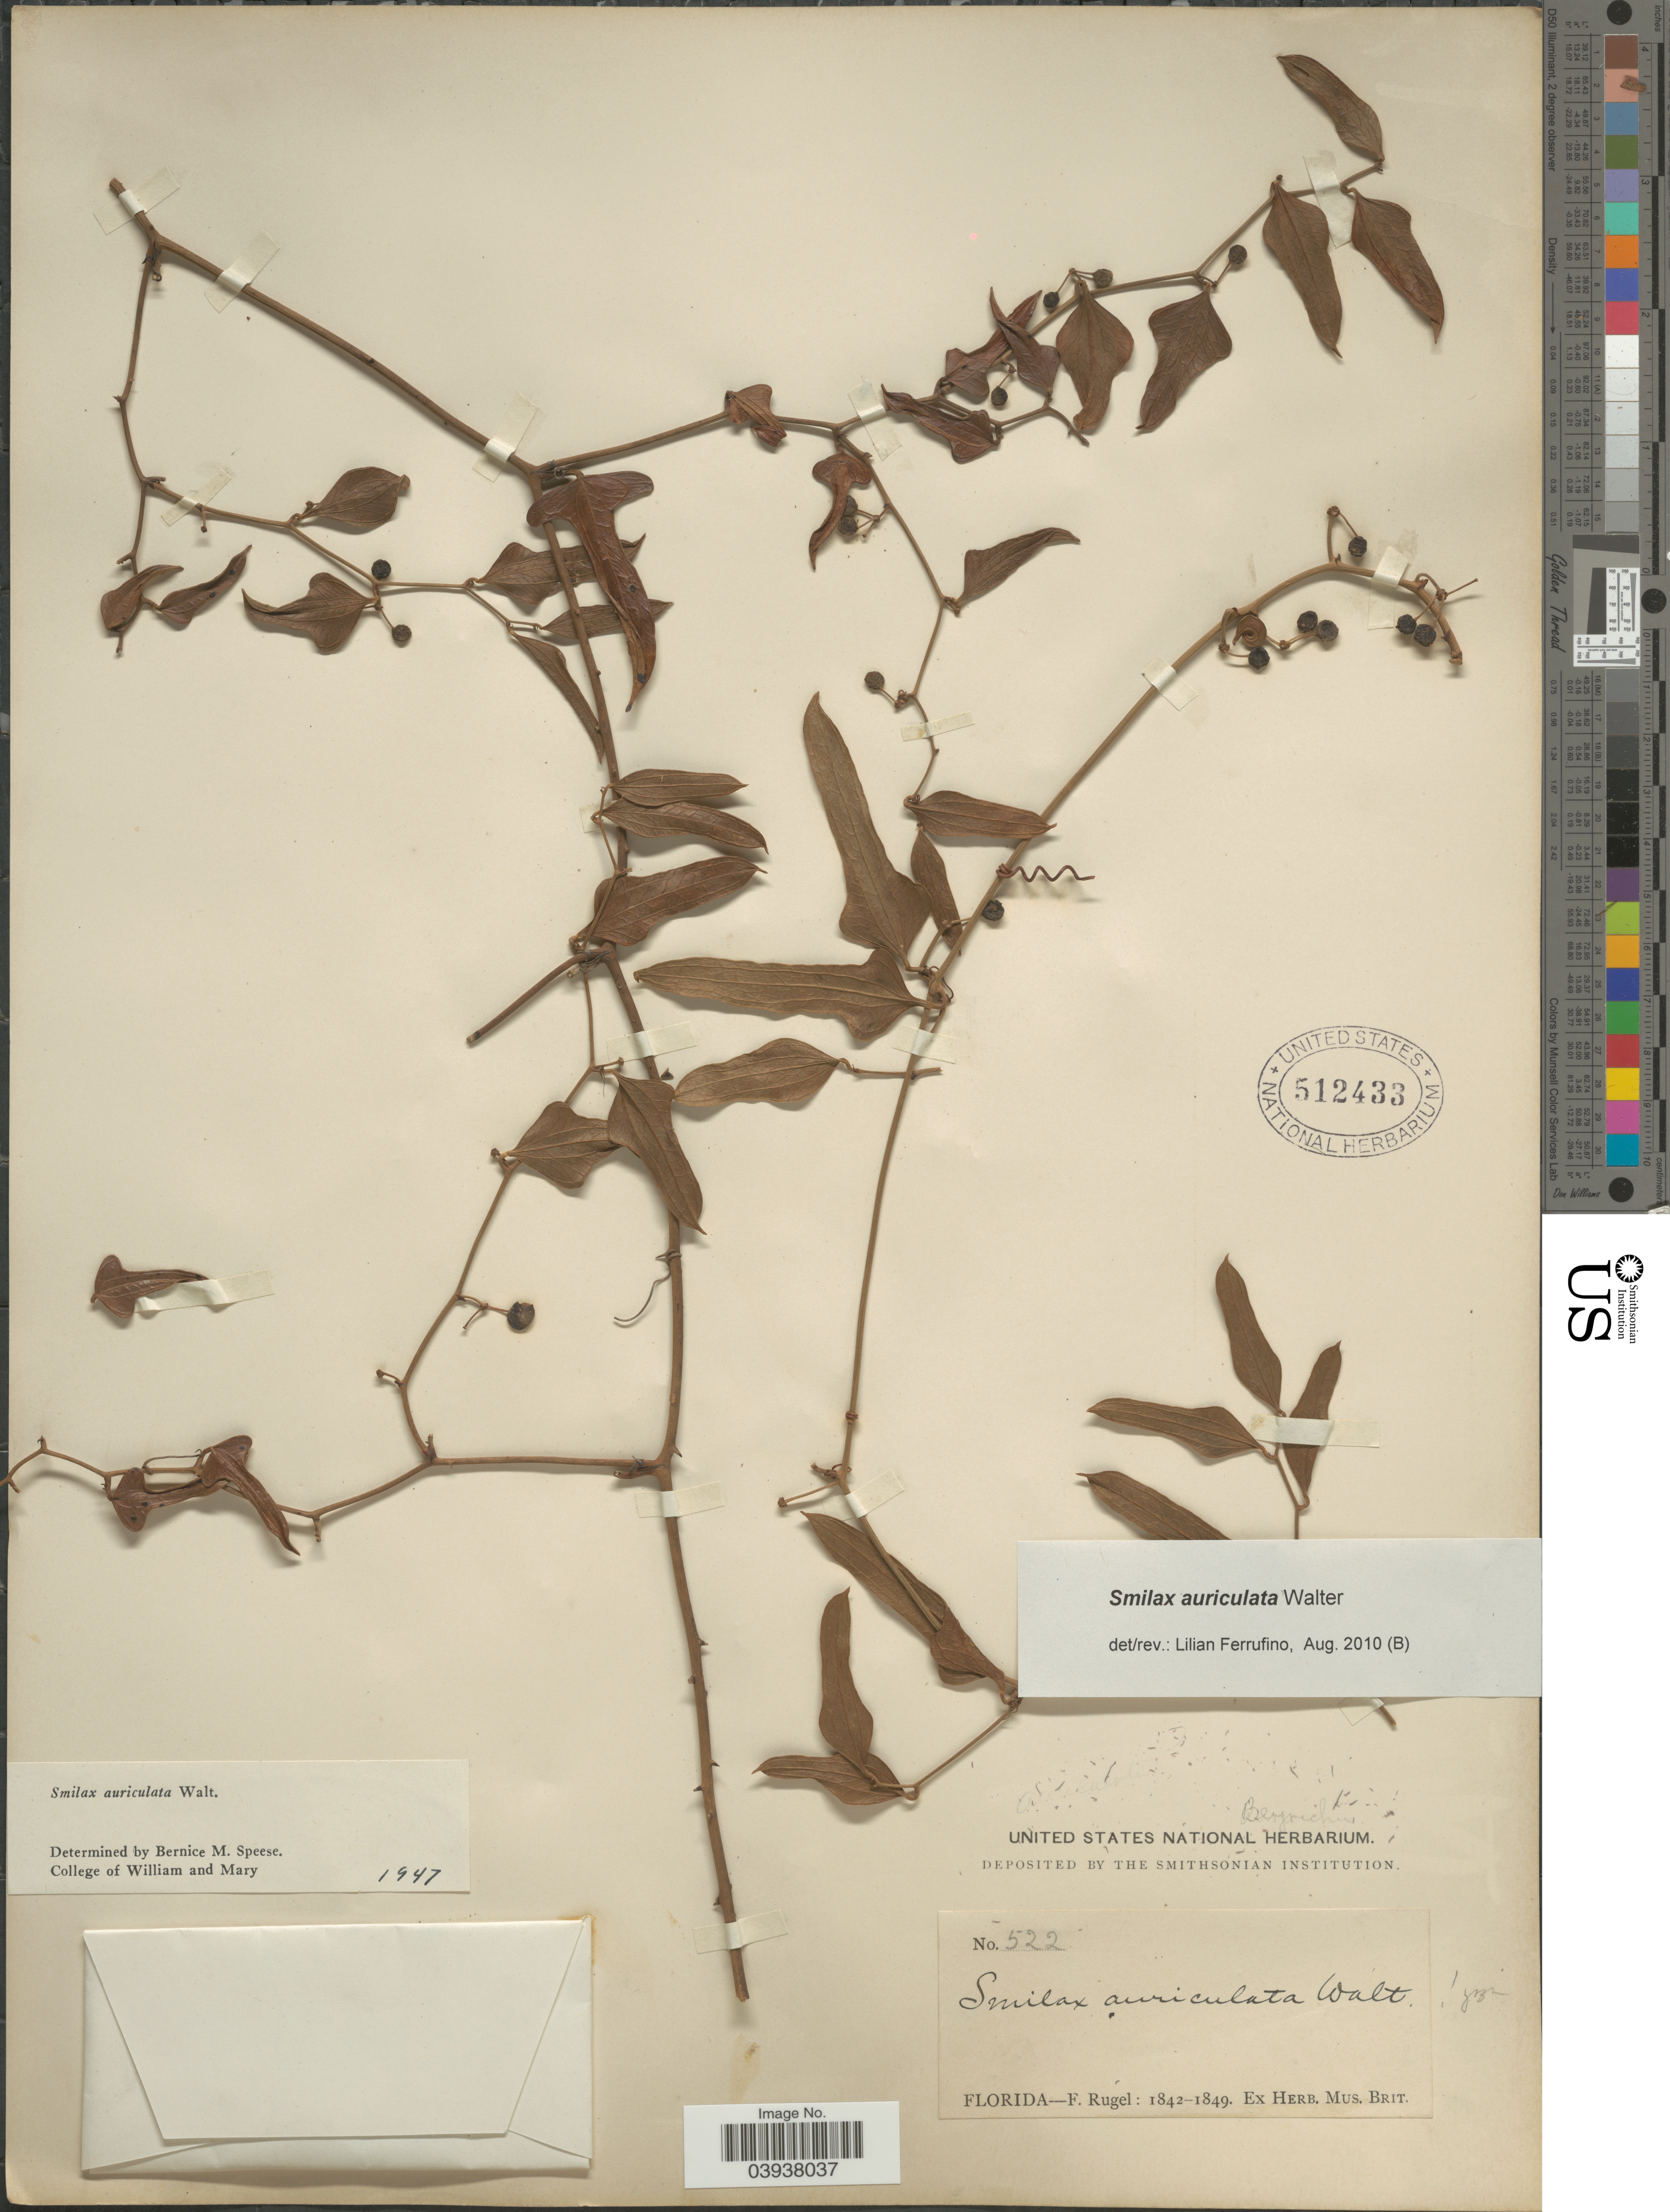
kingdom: Plantae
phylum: Tracheophyta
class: Liliopsida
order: Liliales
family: Smilacaceae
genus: Smilax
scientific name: Smilax auriculata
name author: Walter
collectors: F. Rugel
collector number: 522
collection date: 1842/1849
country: United States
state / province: Florida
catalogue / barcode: US 512433